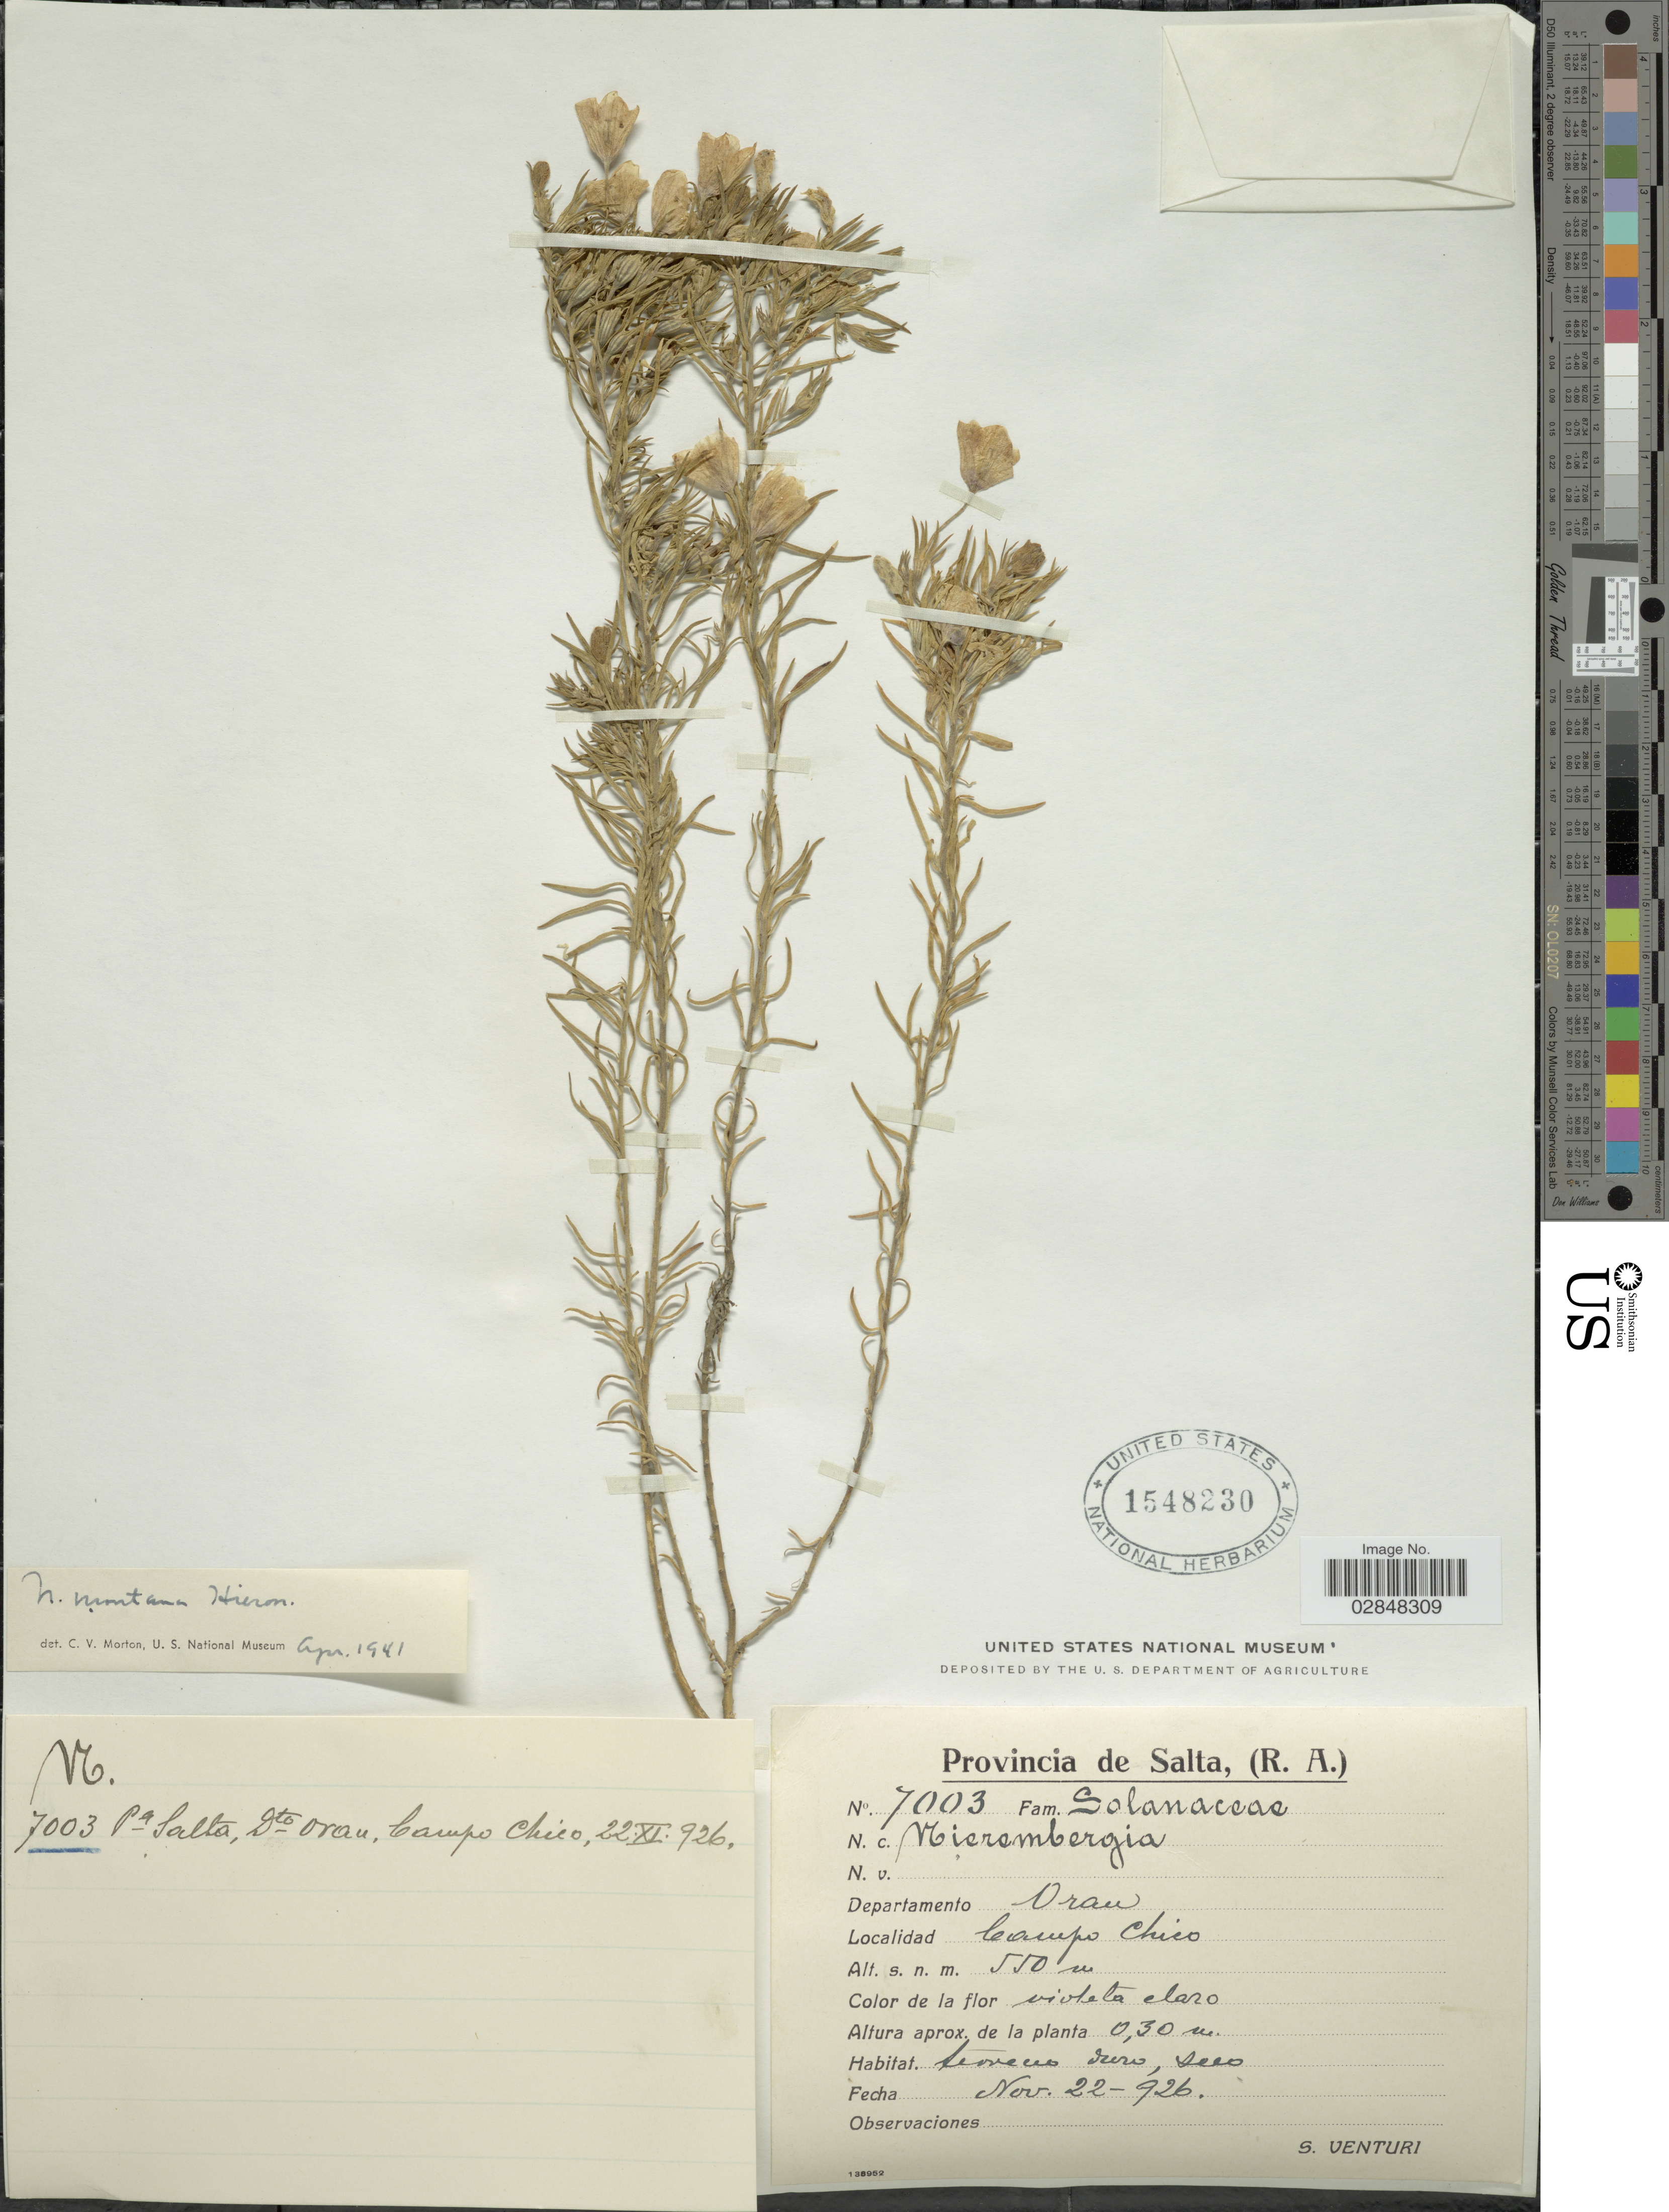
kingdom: Plantae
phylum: Tracheophyta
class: Magnoliopsida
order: Solanales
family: Solanaceae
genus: Nierembergia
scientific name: Nierembergia linariifolia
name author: Graham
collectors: S. Venturi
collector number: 7003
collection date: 1926-11-22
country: Argentina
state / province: Salta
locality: Departamento Oran. Campo Chico.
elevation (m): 550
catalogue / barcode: US 1548230